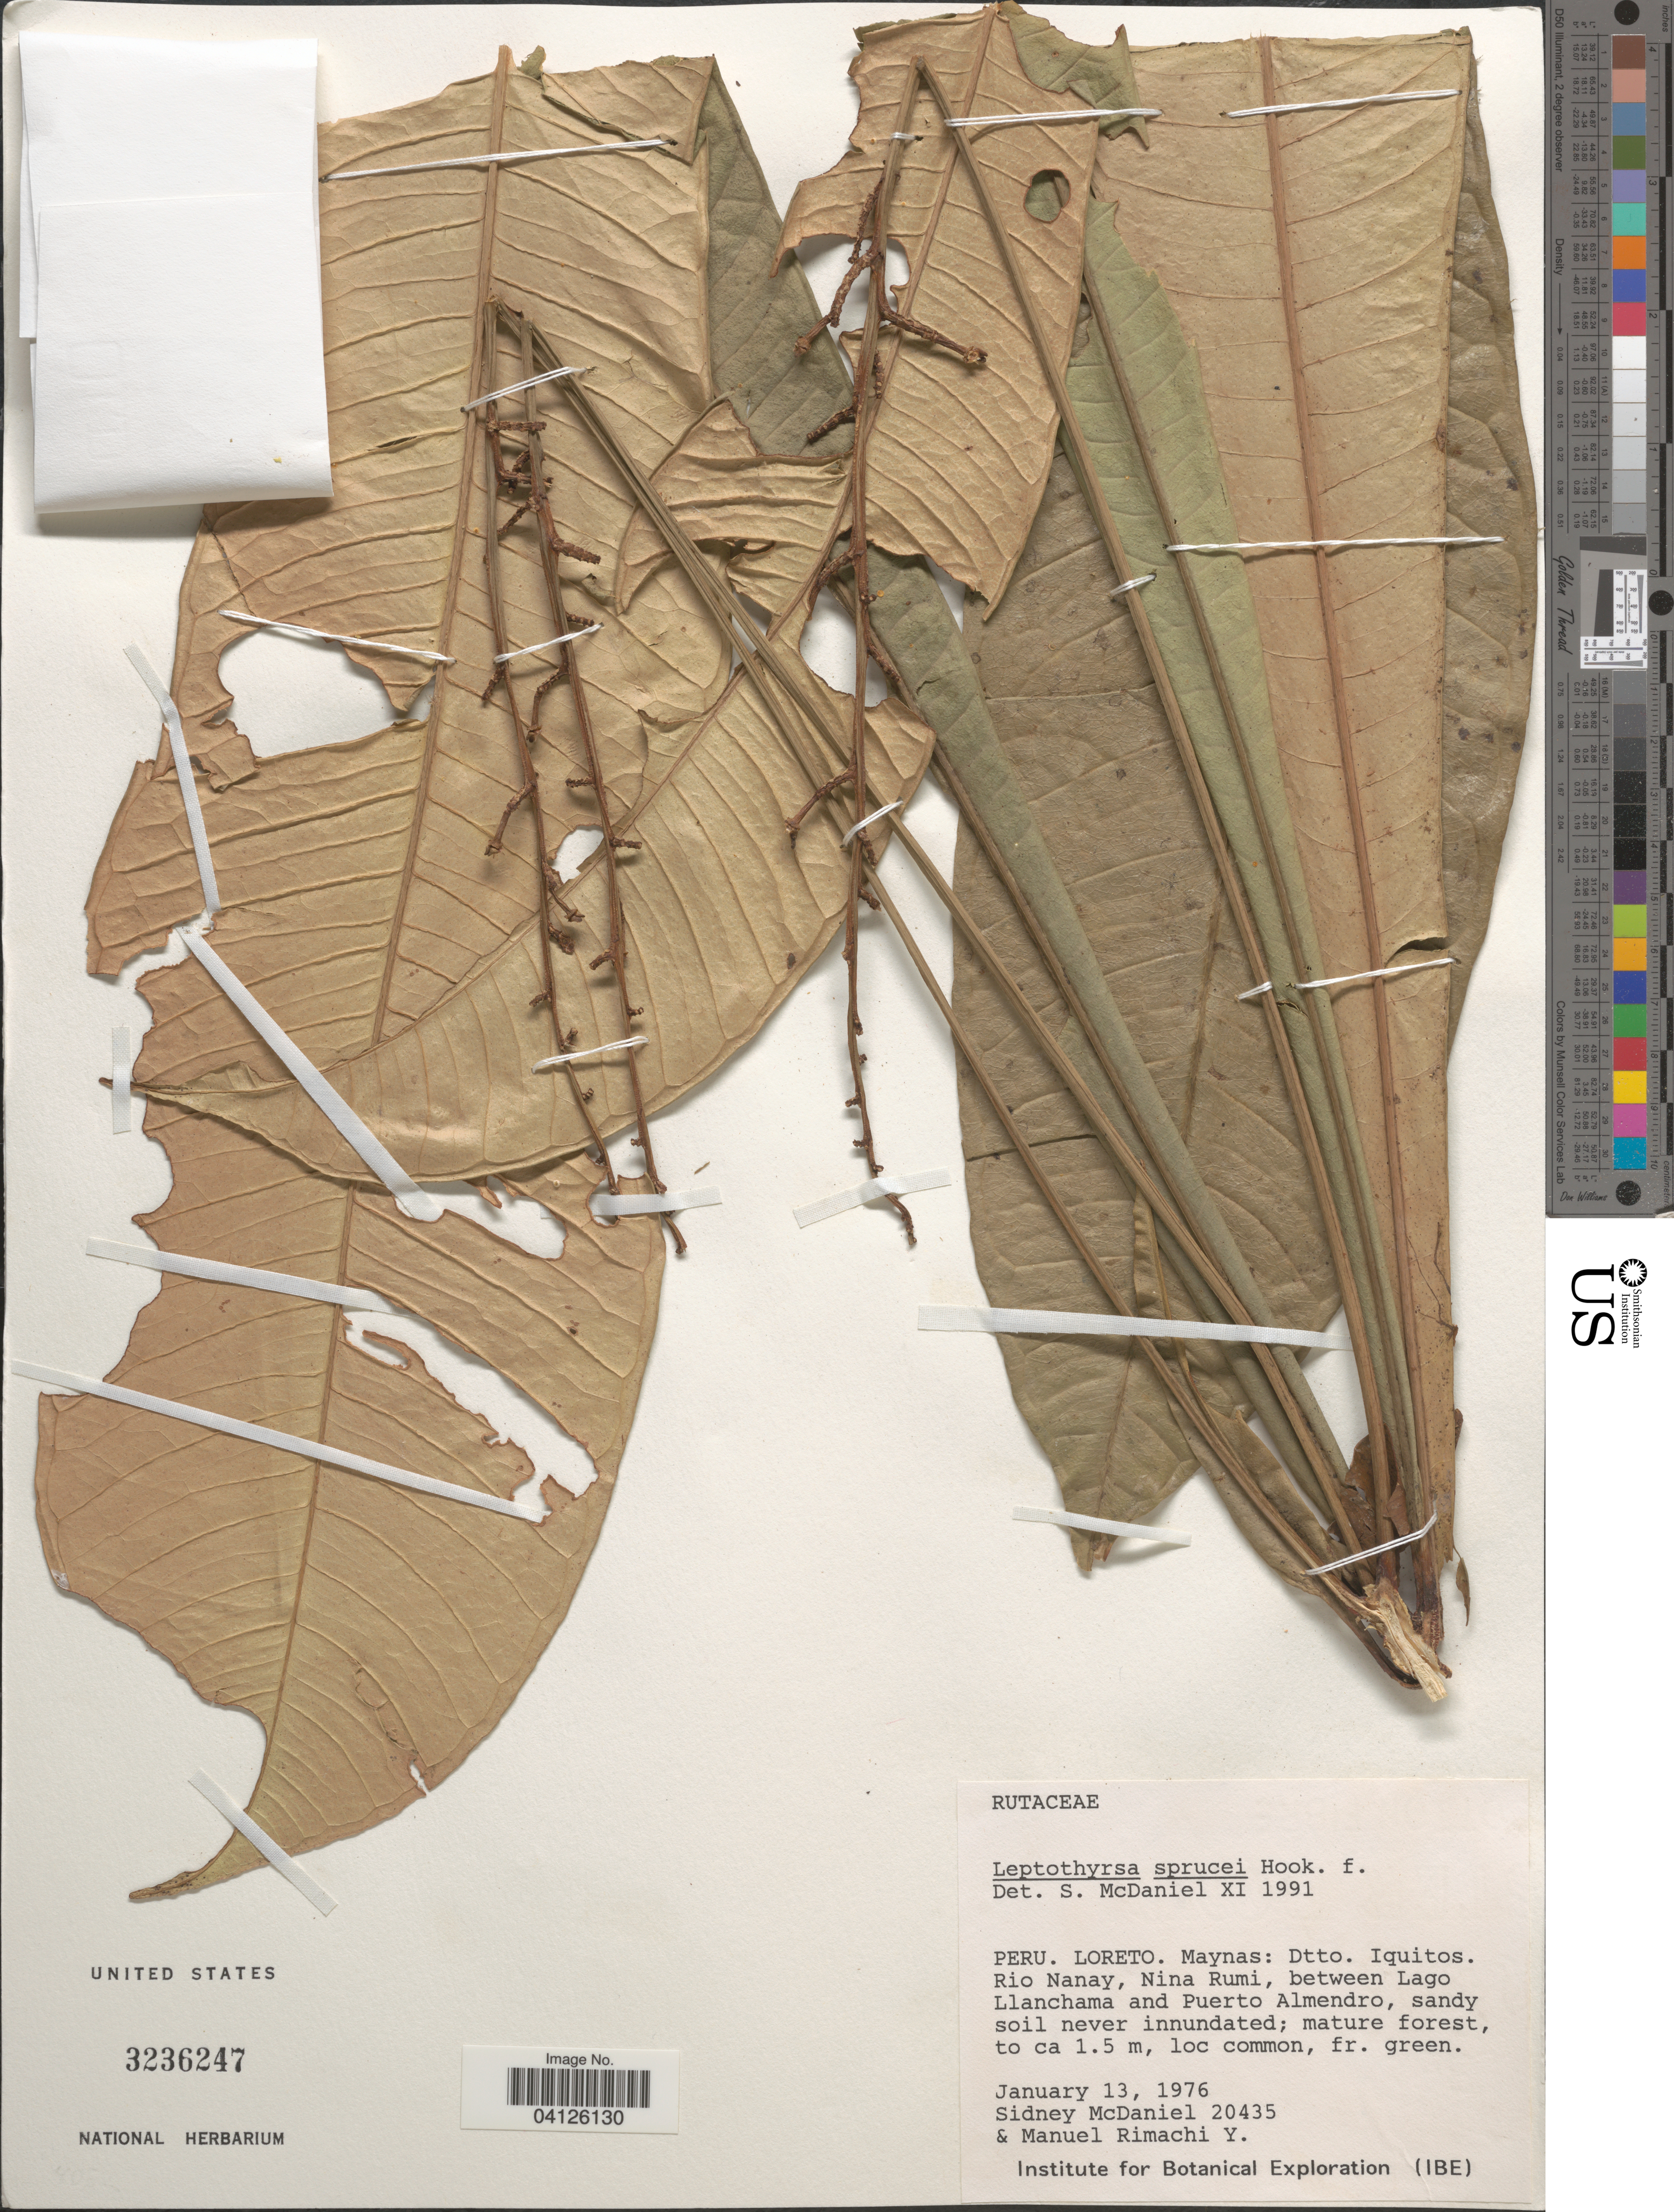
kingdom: Plantae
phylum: Tracheophyta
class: Magnoliopsida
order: Sapindales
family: Rutaceae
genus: Leptothyrsa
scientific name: Leptothyrsa sprucei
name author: Benth. & Hook. f.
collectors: S. McDaniel & M. Rimachi Y.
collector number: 20435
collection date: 1976-01-13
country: Peru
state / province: Loreto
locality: Maynas: Dtto. Iquitos. Rio Nanay, Nina Rumi, between Lago Llanchama and Puerto Almendro. Institute for Botanical Exploration (IBE).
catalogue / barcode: US 3236247